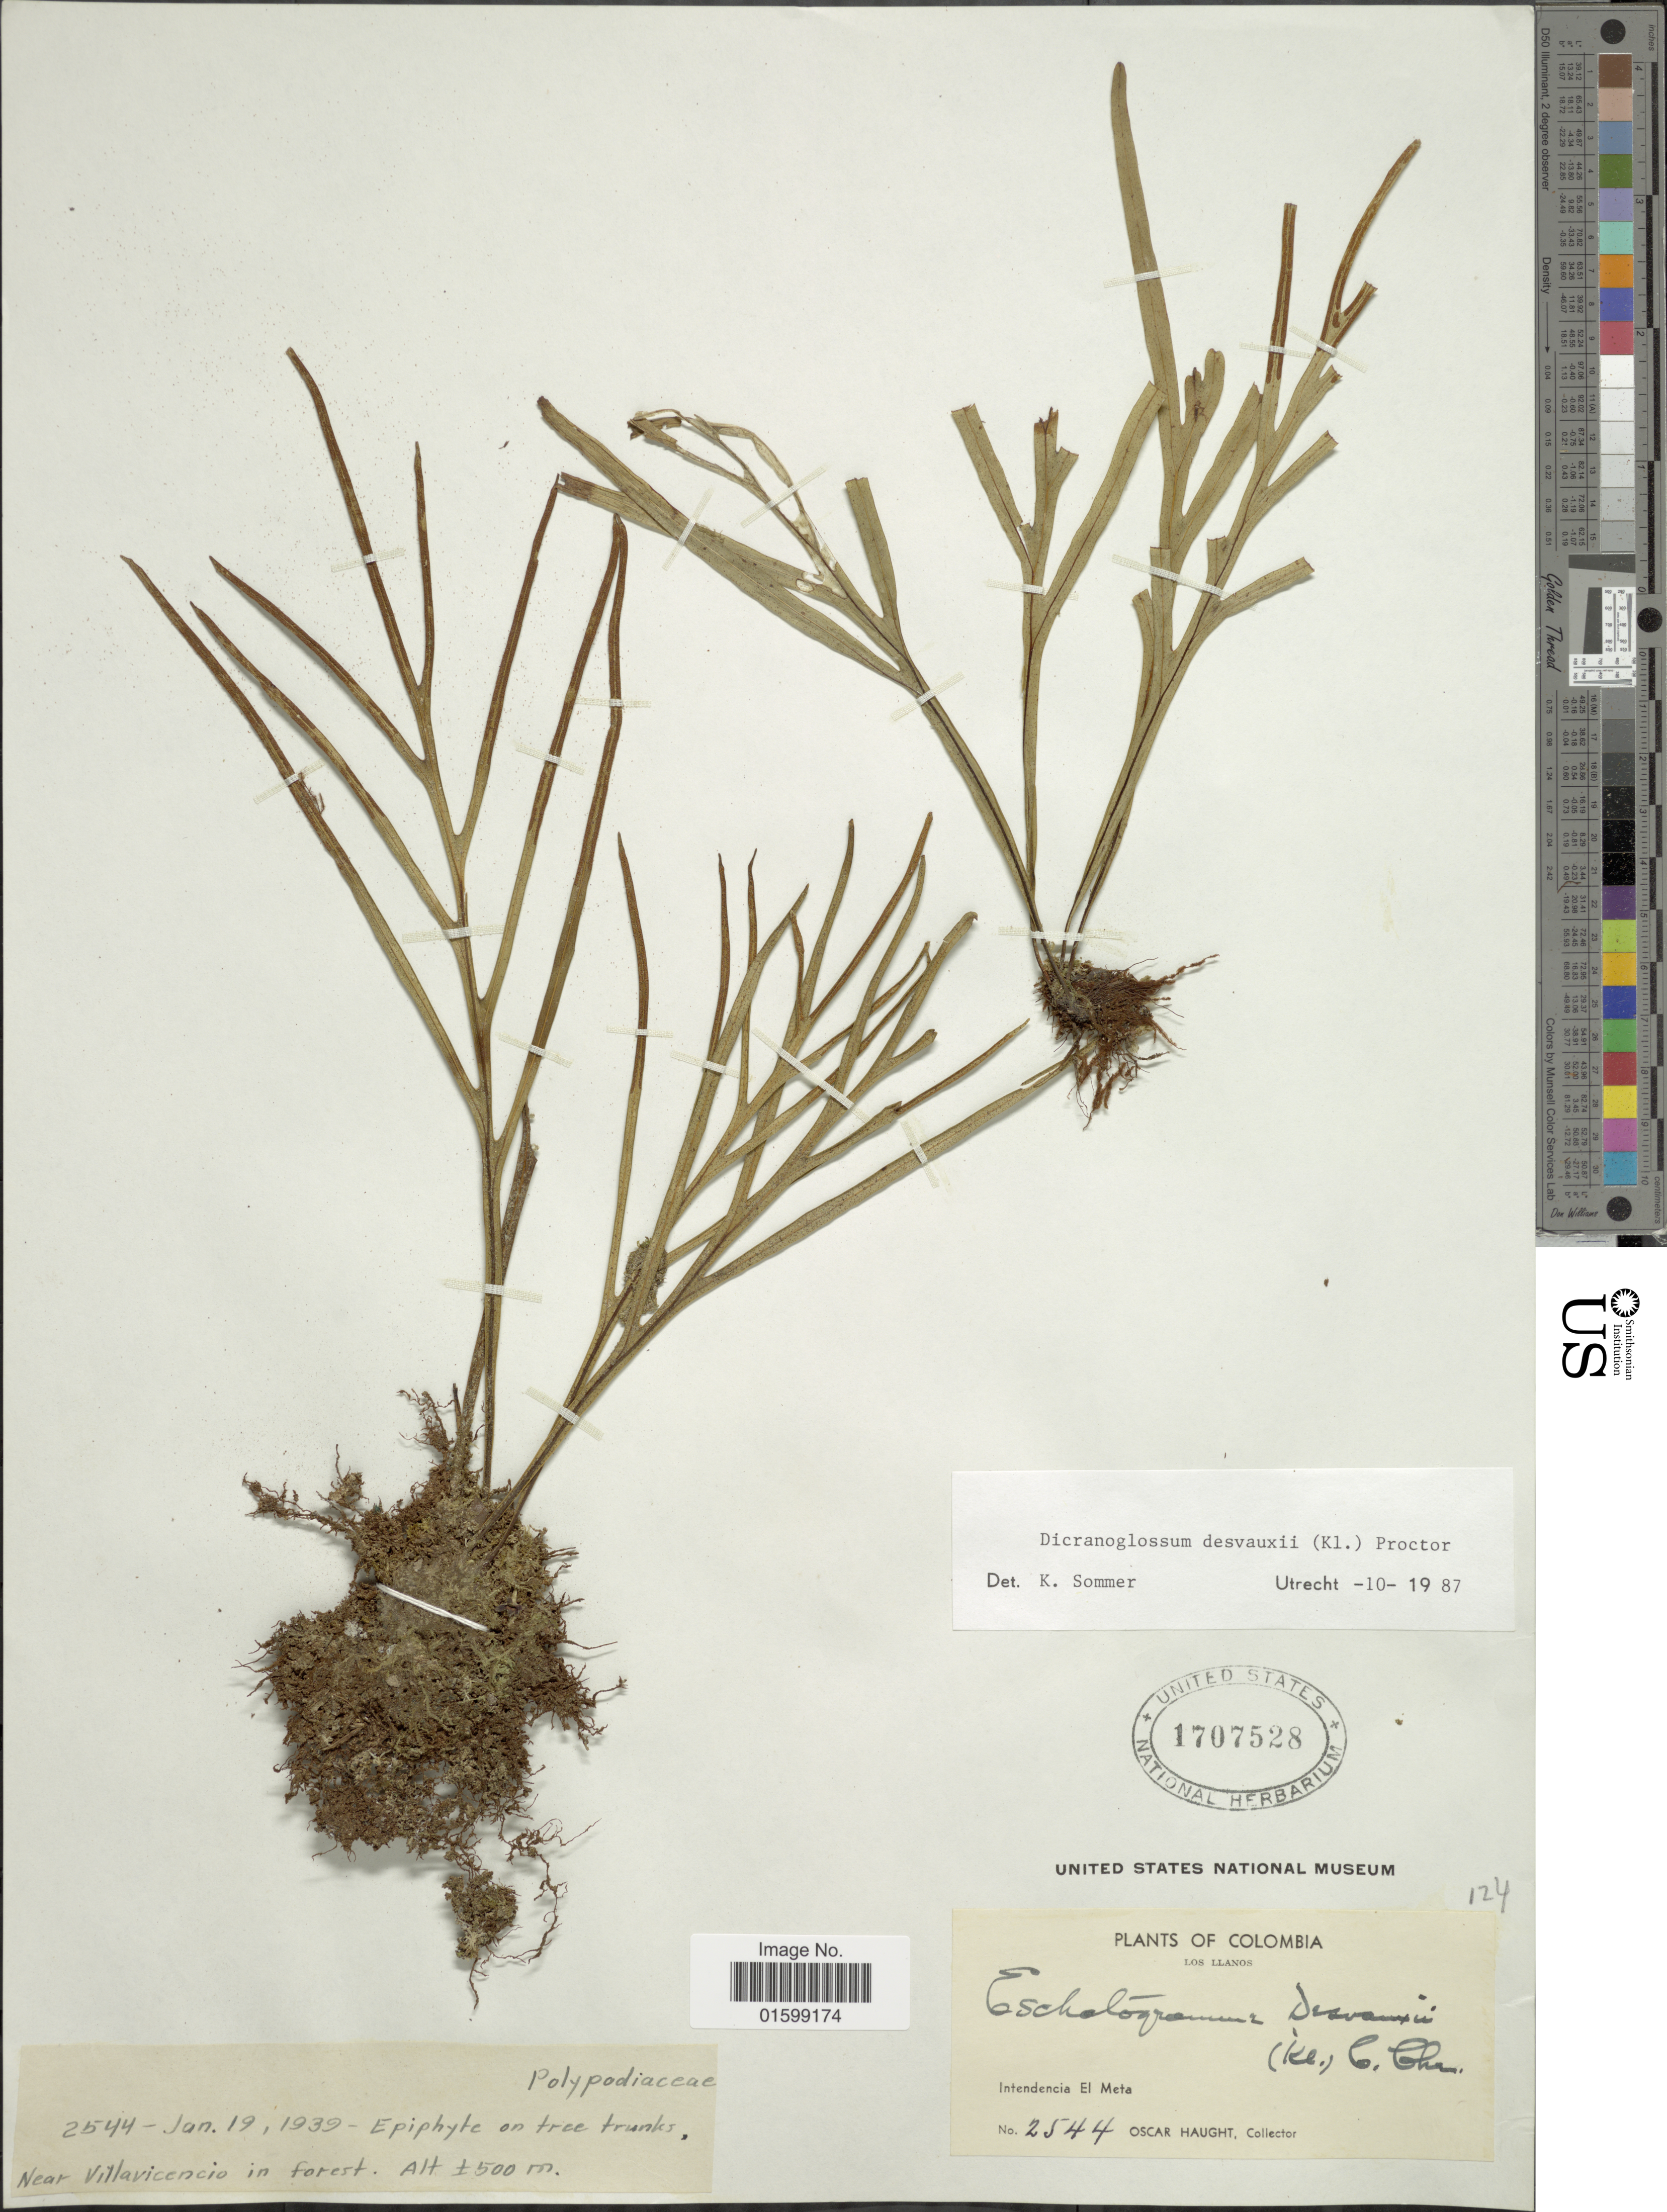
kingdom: Plantae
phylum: Tracheophyta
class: Polypodiopsida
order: Polypodiales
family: Polypodiaceae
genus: Pleopeltis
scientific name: Pleopeltis desvauxii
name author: (Klotzsch) Salino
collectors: O. L. Haught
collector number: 2544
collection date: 1939-01-19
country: Colombia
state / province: Meta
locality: Los Llanos, Intendencia El Meta, near Villavicencio in forest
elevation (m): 500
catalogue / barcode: US 1707528